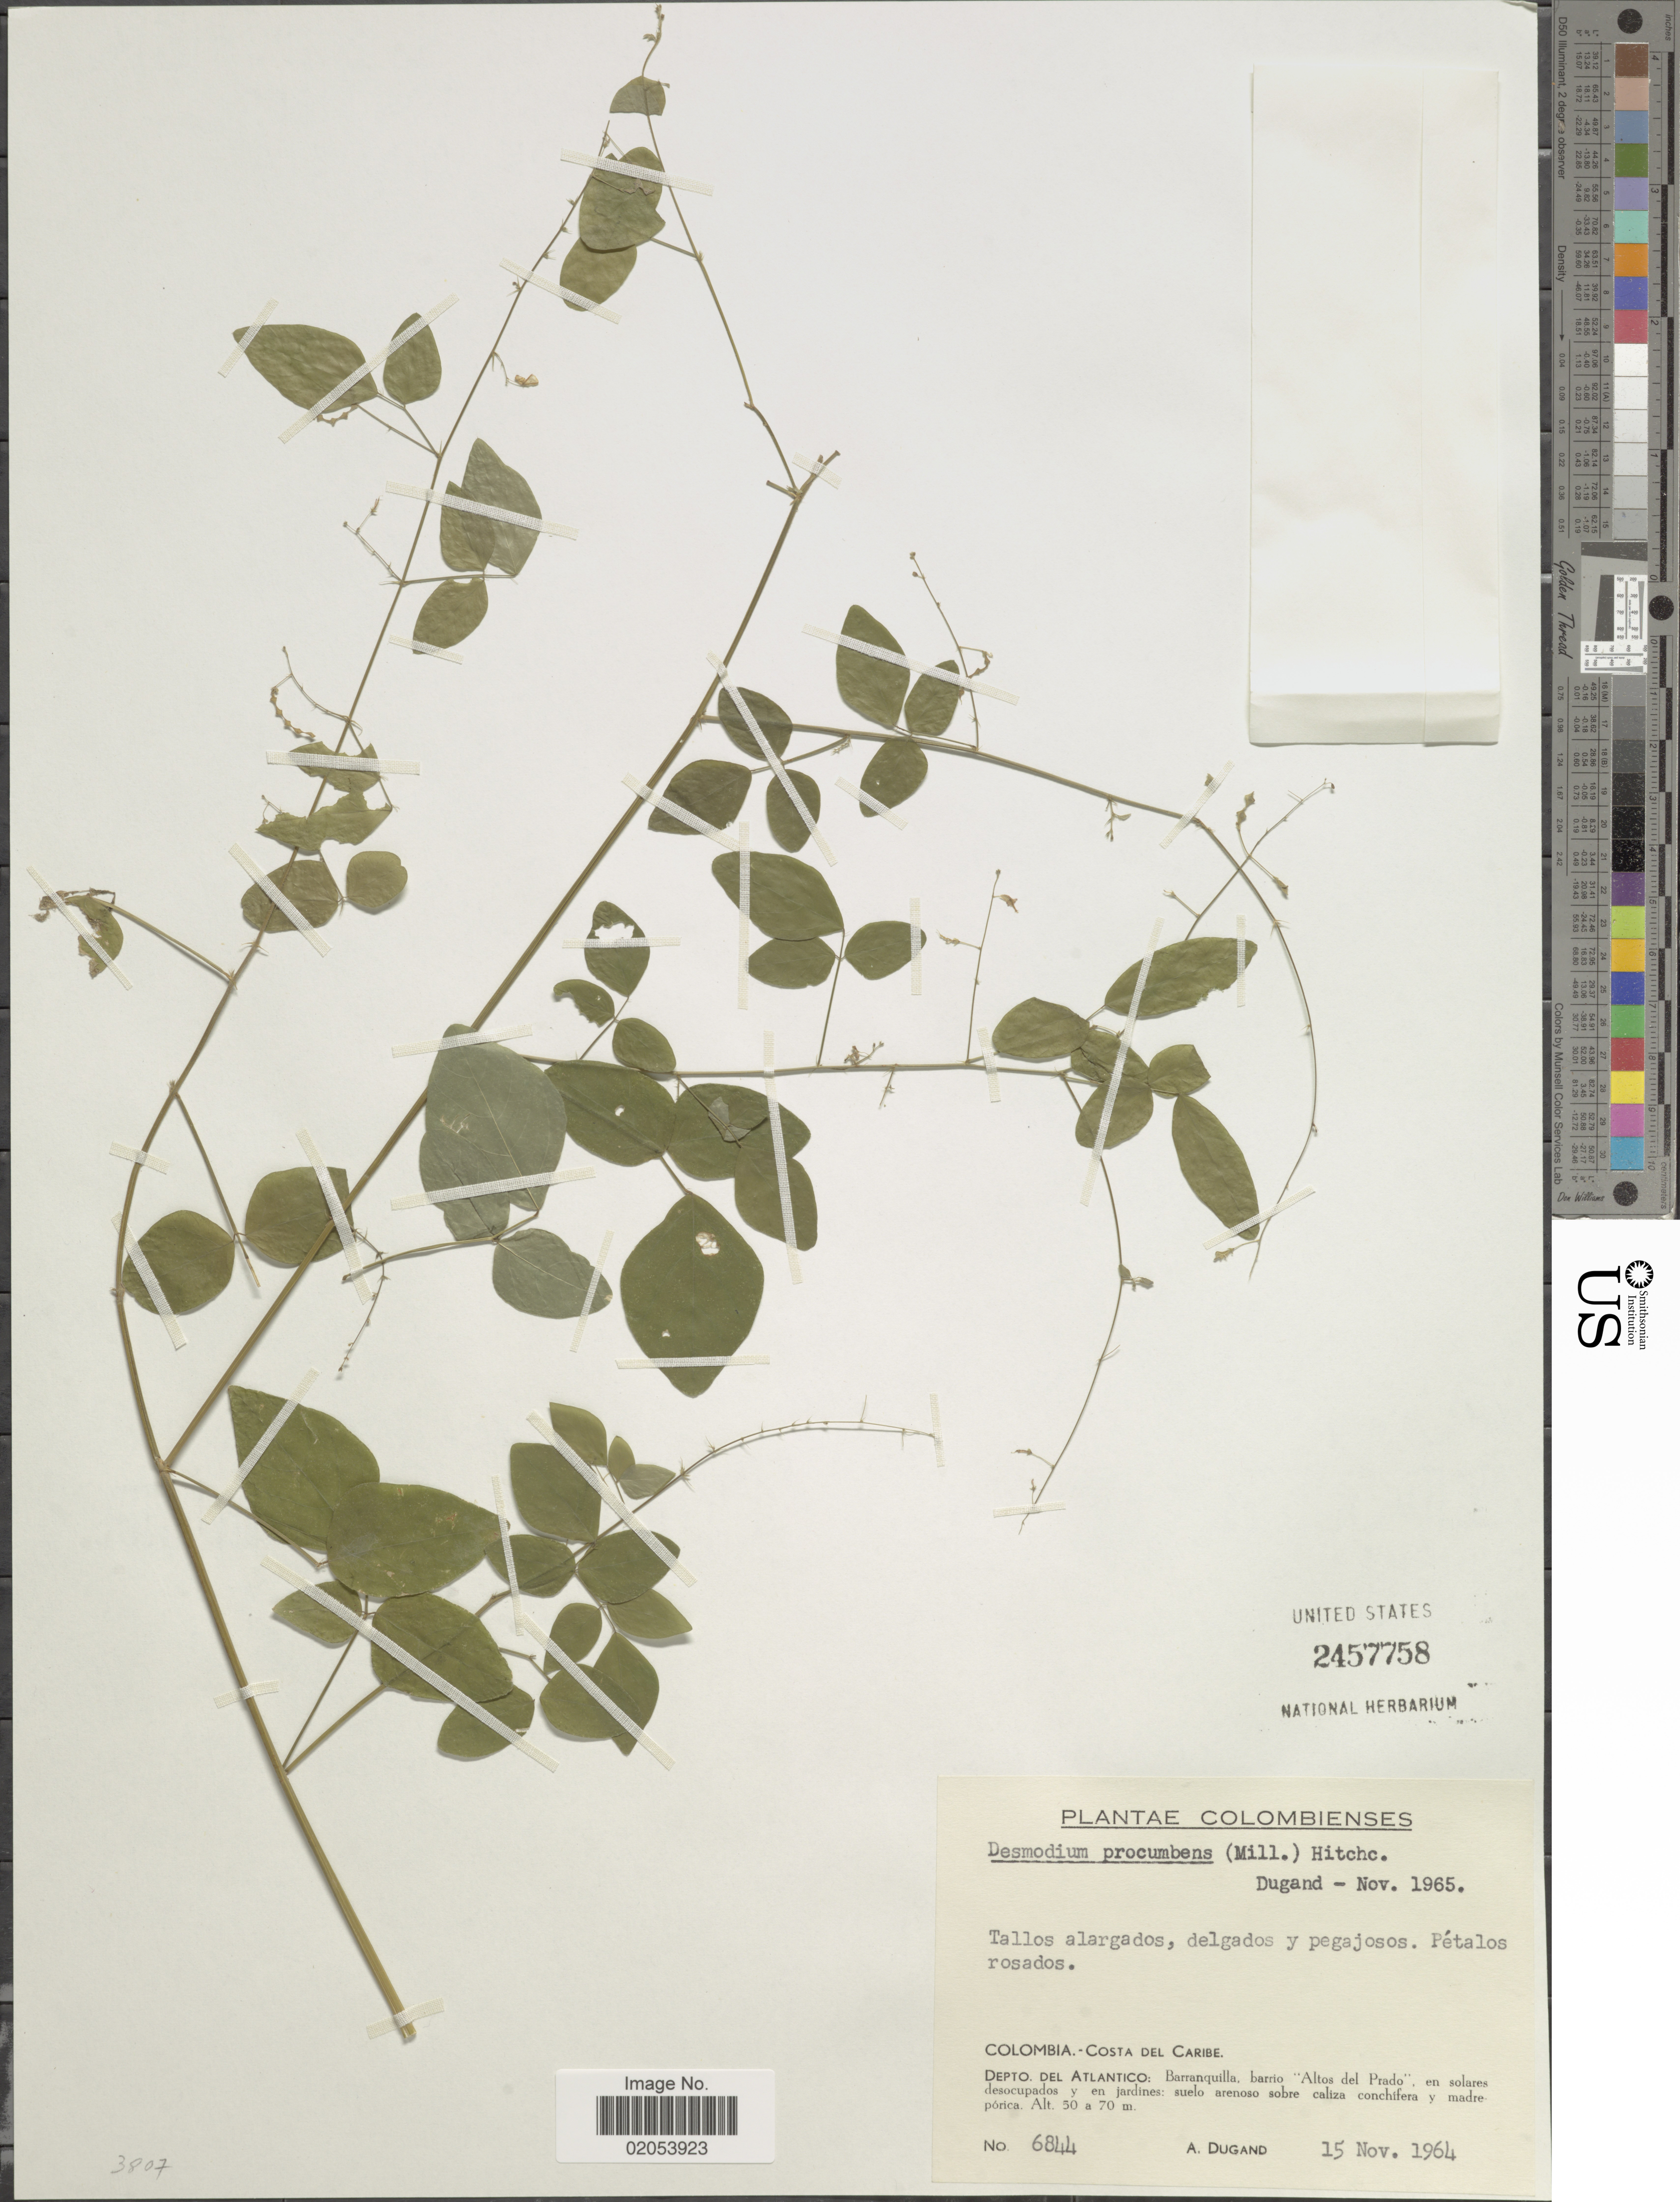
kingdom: Plantae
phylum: Tracheophyta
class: Magnoliopsida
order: Fabales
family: Fabaceae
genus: Desmodium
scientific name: Desmodium procumbens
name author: (Mill.) Hitchc.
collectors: A. Dugand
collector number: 6844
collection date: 1964-11-15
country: Colombia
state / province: Atlántico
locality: Colombienses. Colombia. - Costa del Caribe. Barranquilla, barrio "Altos del Prado", en sobre solares desocupados y en jardines: suelo arenoso sobre caliza cochifera y madreporica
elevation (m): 50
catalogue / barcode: US 2457758